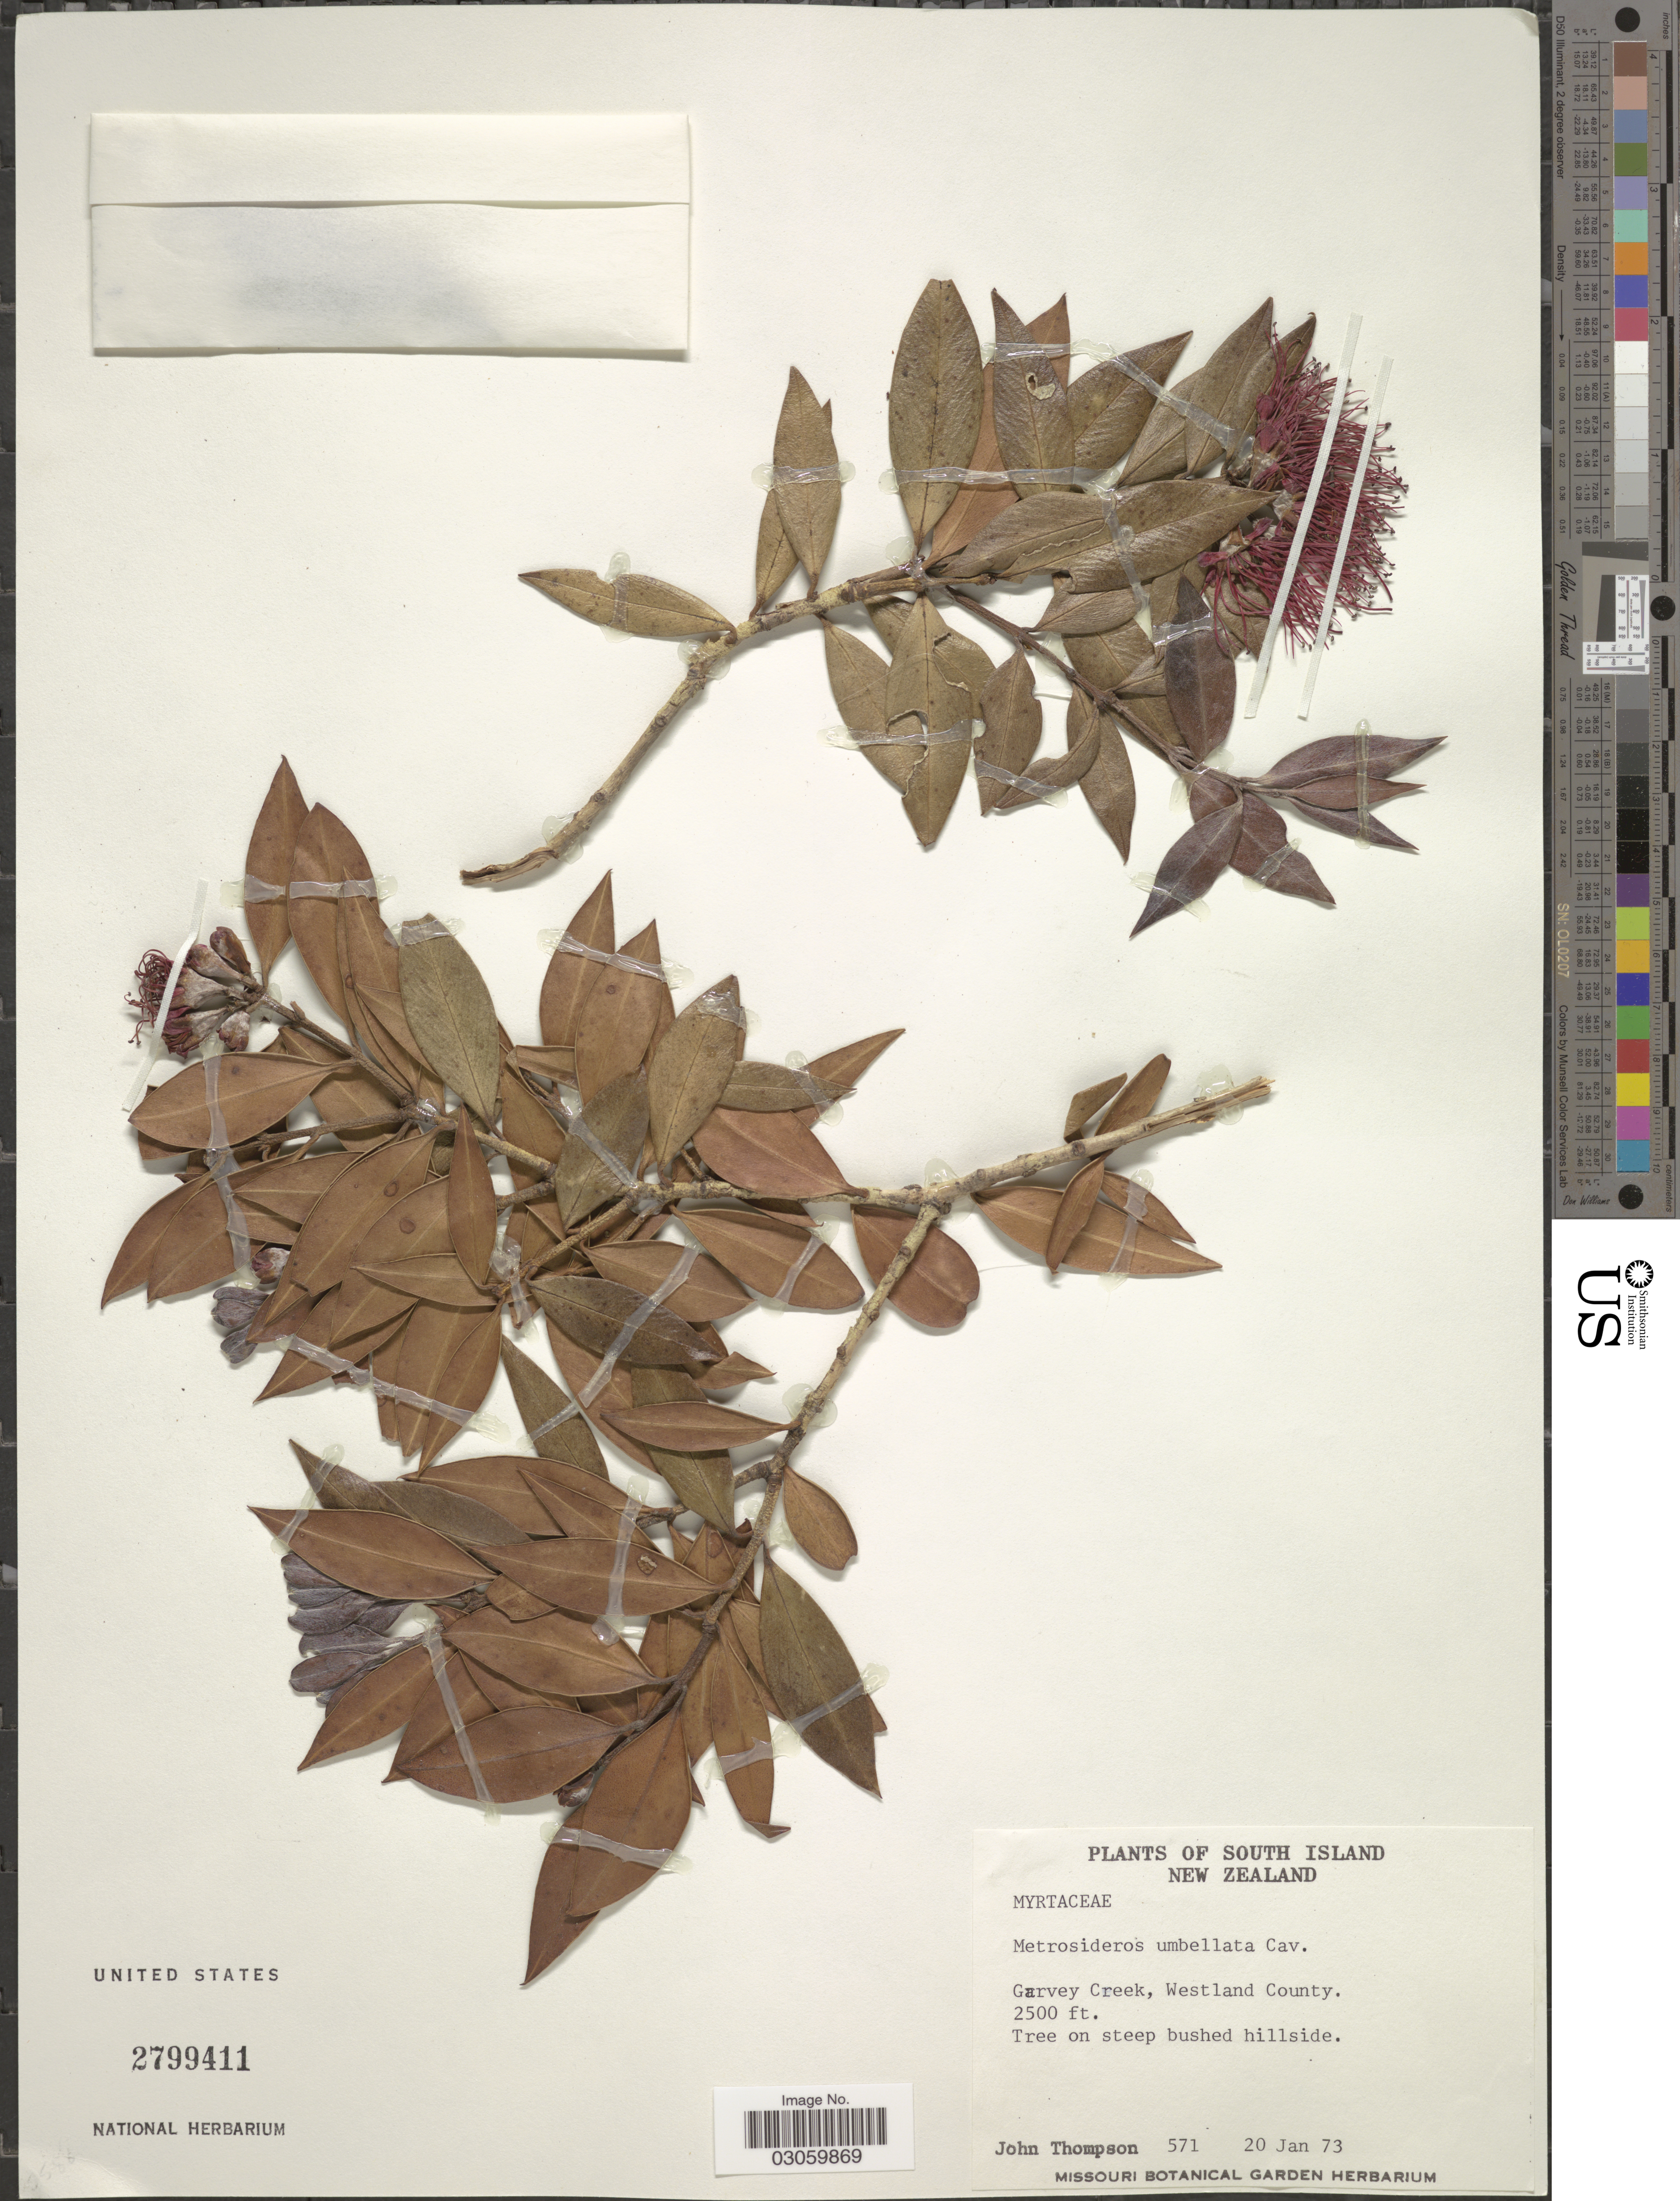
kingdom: Plantae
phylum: Tracheophyta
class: Magnoliopsida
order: Myrtales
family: Myrtaceae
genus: Metrosideros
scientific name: Metrosideros umbellata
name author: Cav.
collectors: J. V. Thompson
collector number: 571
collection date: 1973-01-20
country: New Zealand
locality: South Island. Garvey Creek, Westland County.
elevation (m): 762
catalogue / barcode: US 2799411